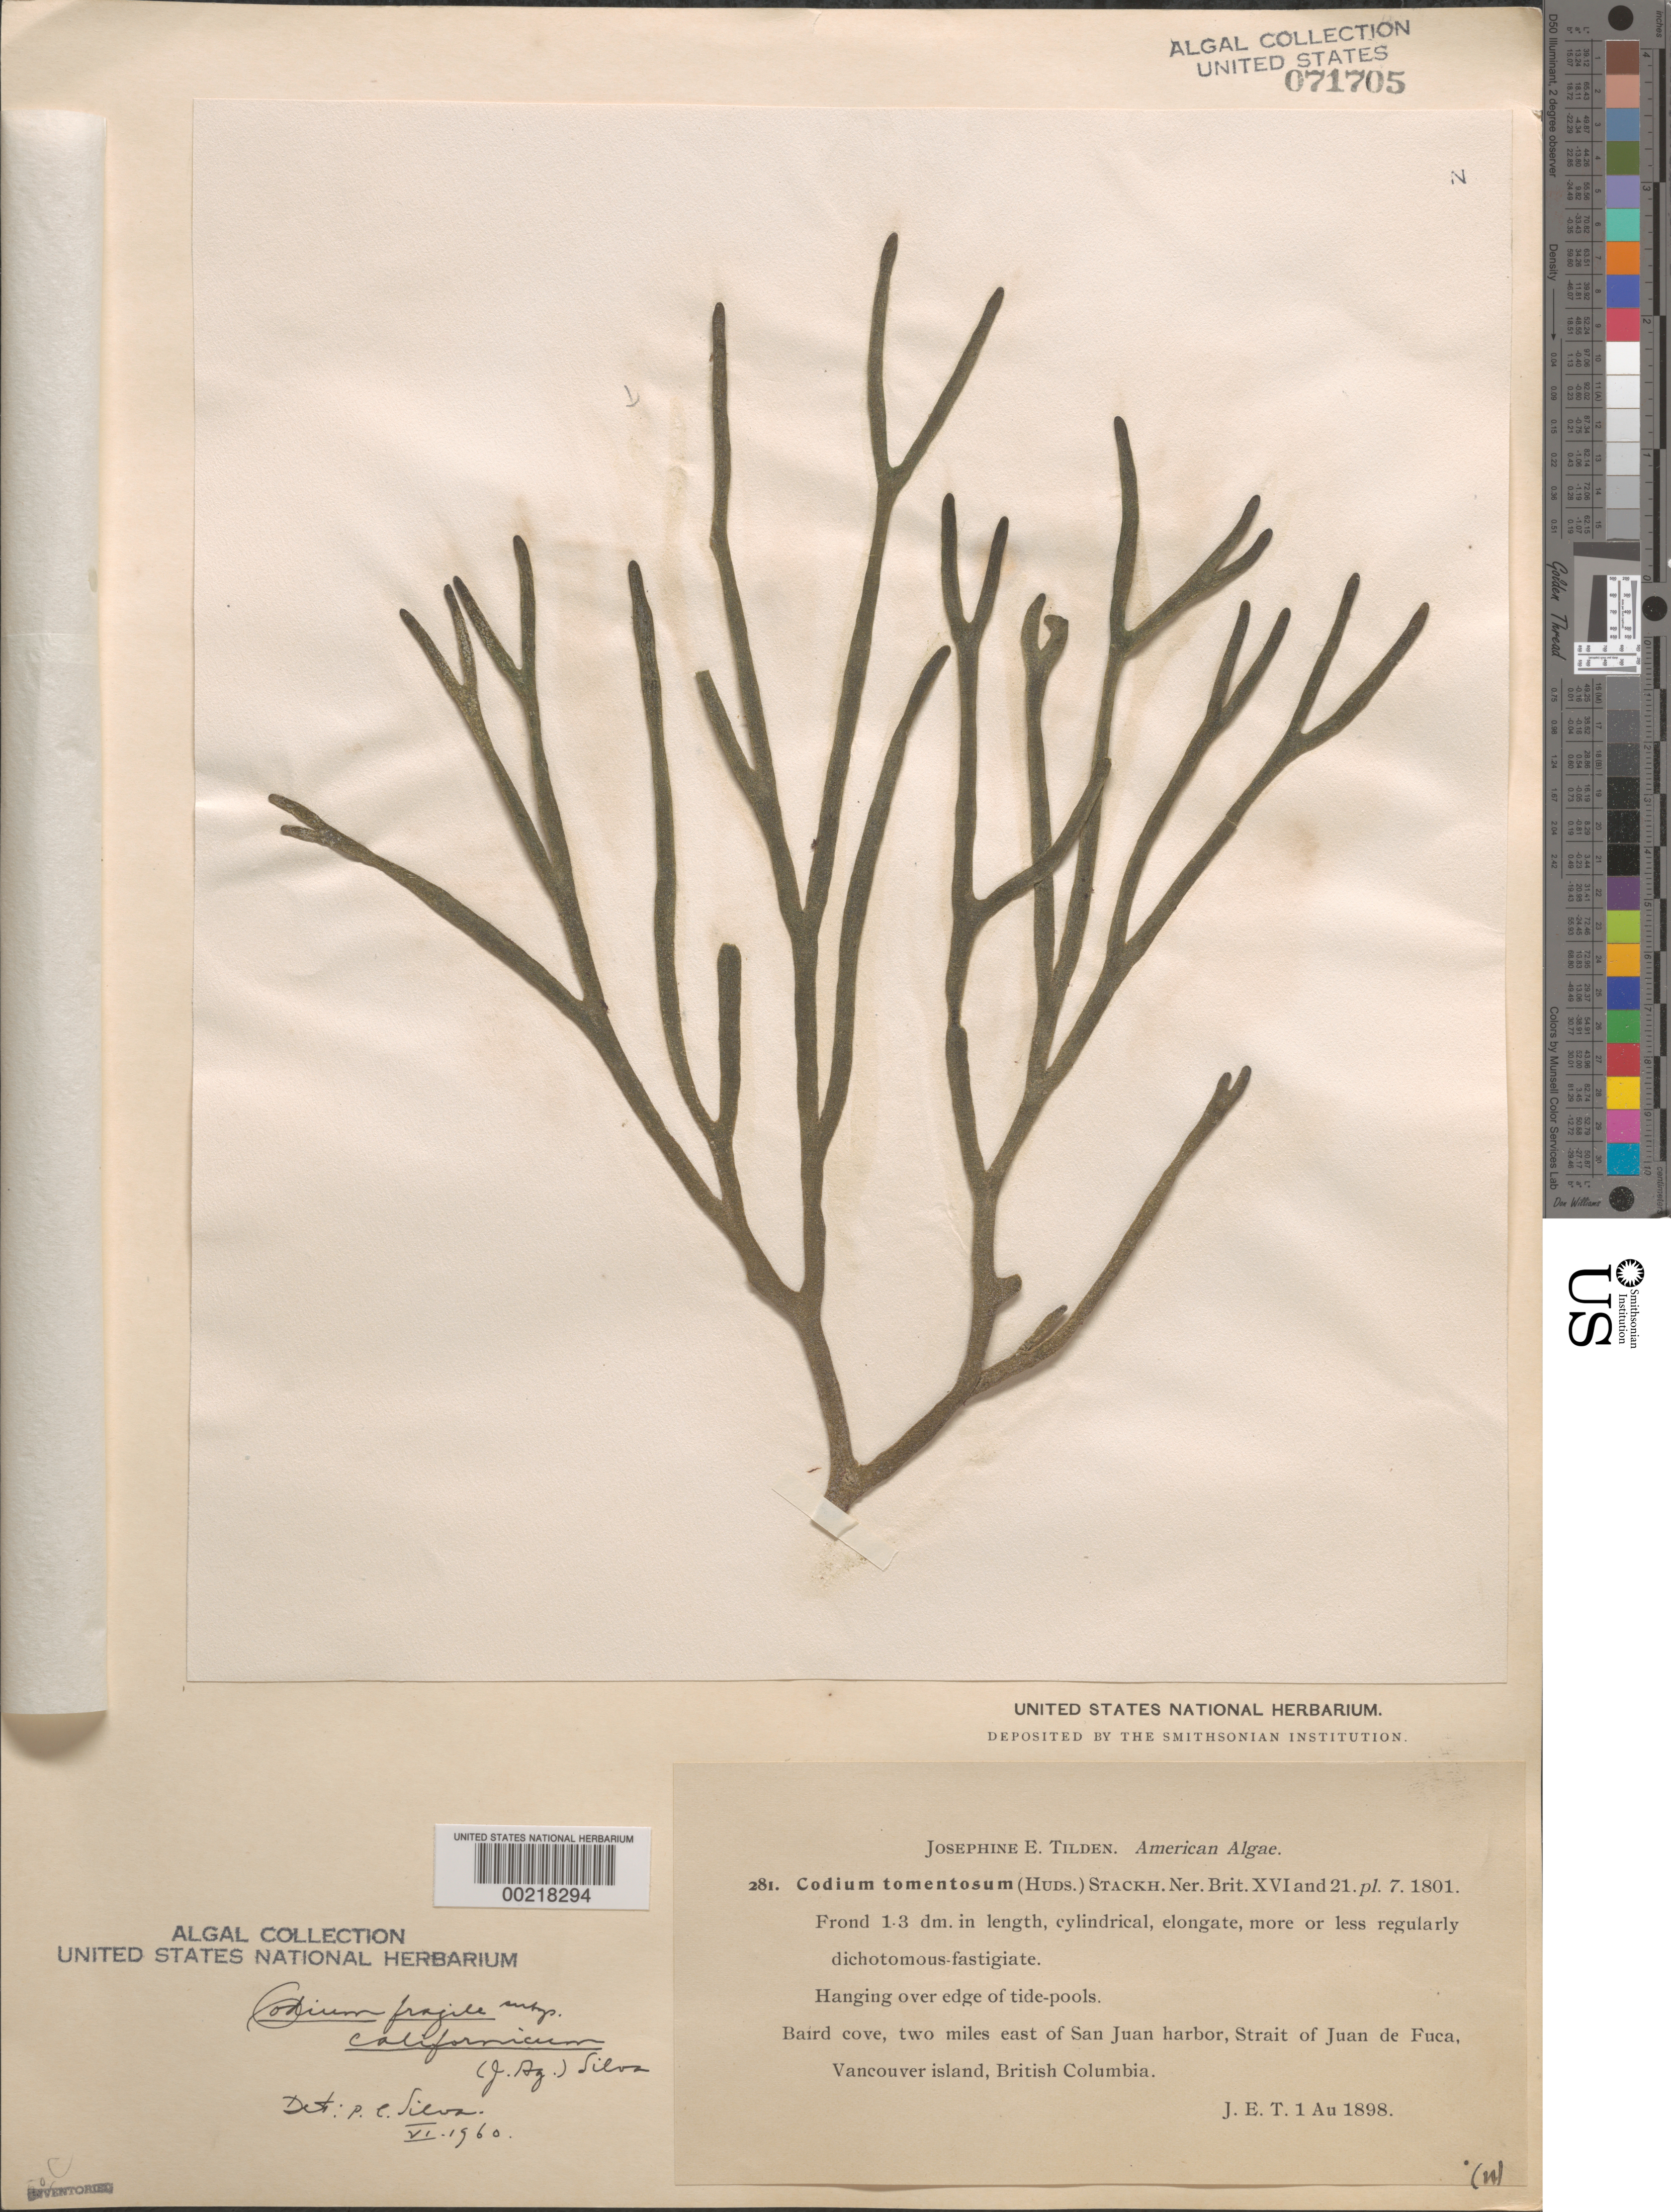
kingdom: Plantae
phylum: Chlorophyta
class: Ulvophyceae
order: Bryopsidales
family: Codiaceae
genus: Codium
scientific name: Codium fragile subsp. californicum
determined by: Silva, P. C.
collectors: J. E. Tilden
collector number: JET 281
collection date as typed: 01 Aug 1898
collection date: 1898-08-01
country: Canada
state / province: British Columbia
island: Vancouver Island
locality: Baird Cove, 2 miles east of San Juan Harbor, Juan de Fuca Strait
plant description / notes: Tilden, American Algae, as Codium tomentosum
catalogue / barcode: US 71705